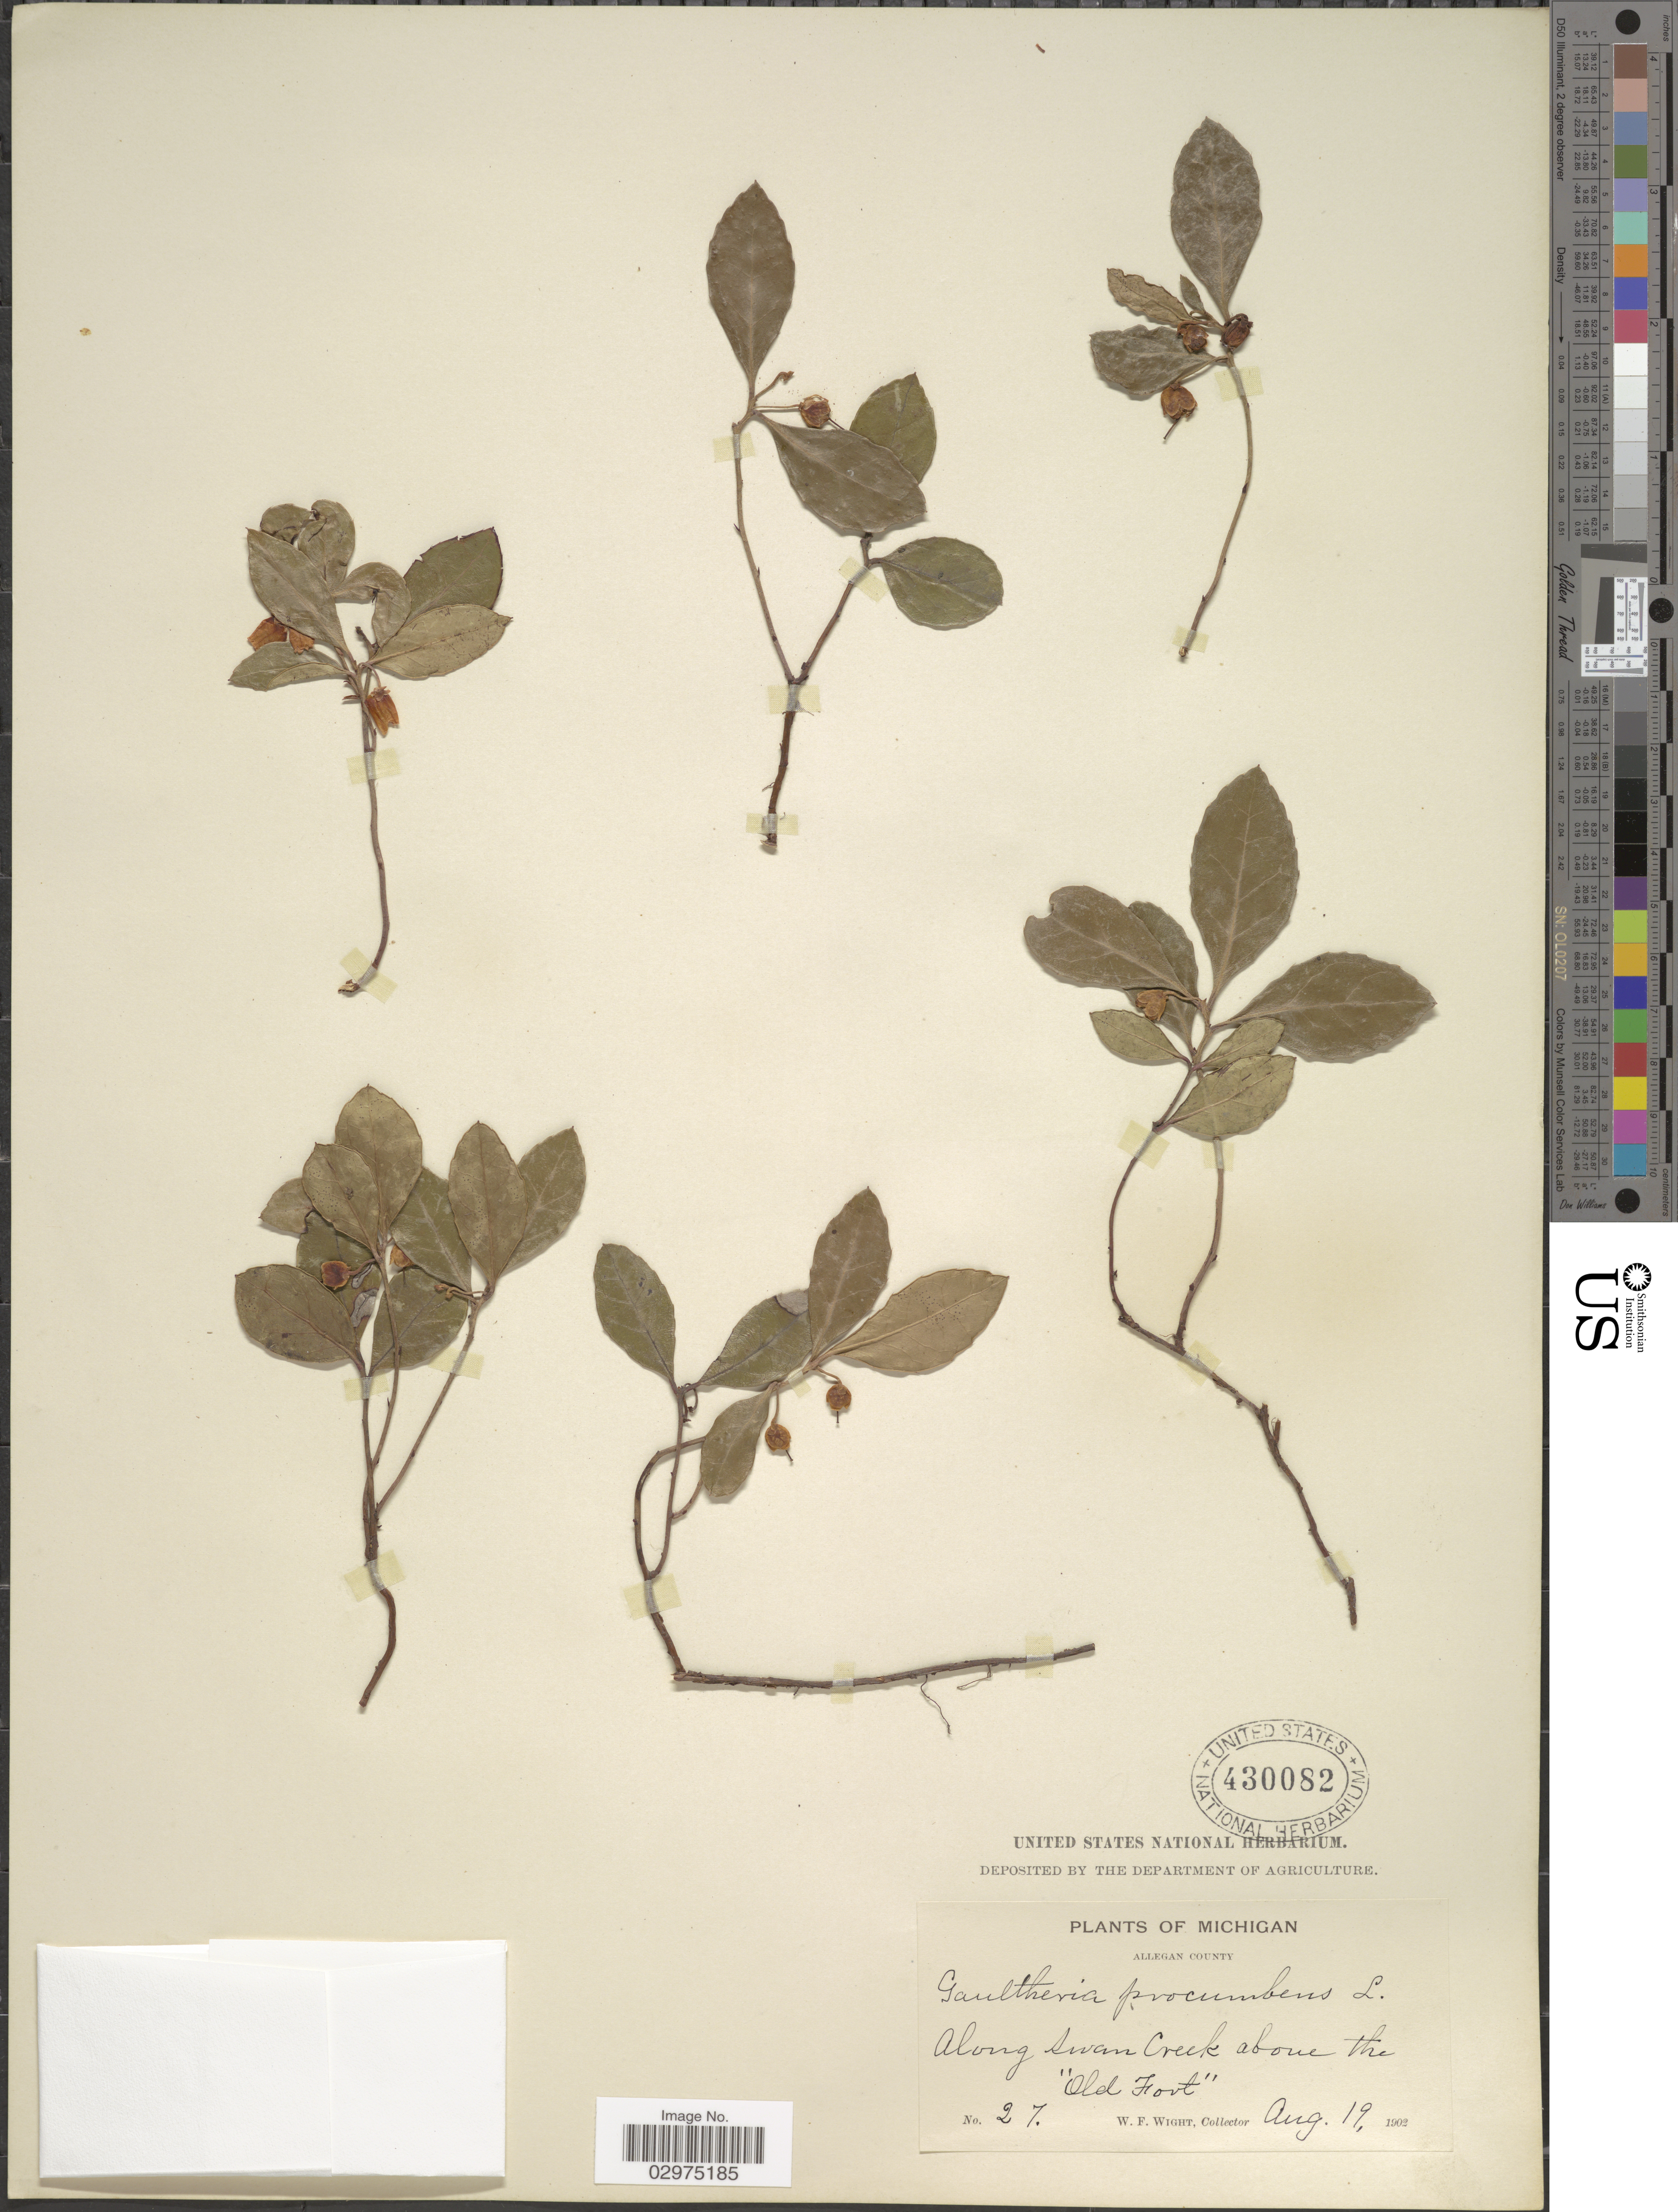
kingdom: Plantae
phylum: Tracheophyta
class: Magnoliopsida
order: Ericales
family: Ericaceae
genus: Gaultheria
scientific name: Gaultheria procumbens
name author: L.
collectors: W. Wight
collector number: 27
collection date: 1902-08-19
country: United States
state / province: Michigan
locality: Allegan County. Along Swan Creek above the "Old Fort".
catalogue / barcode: US 430082